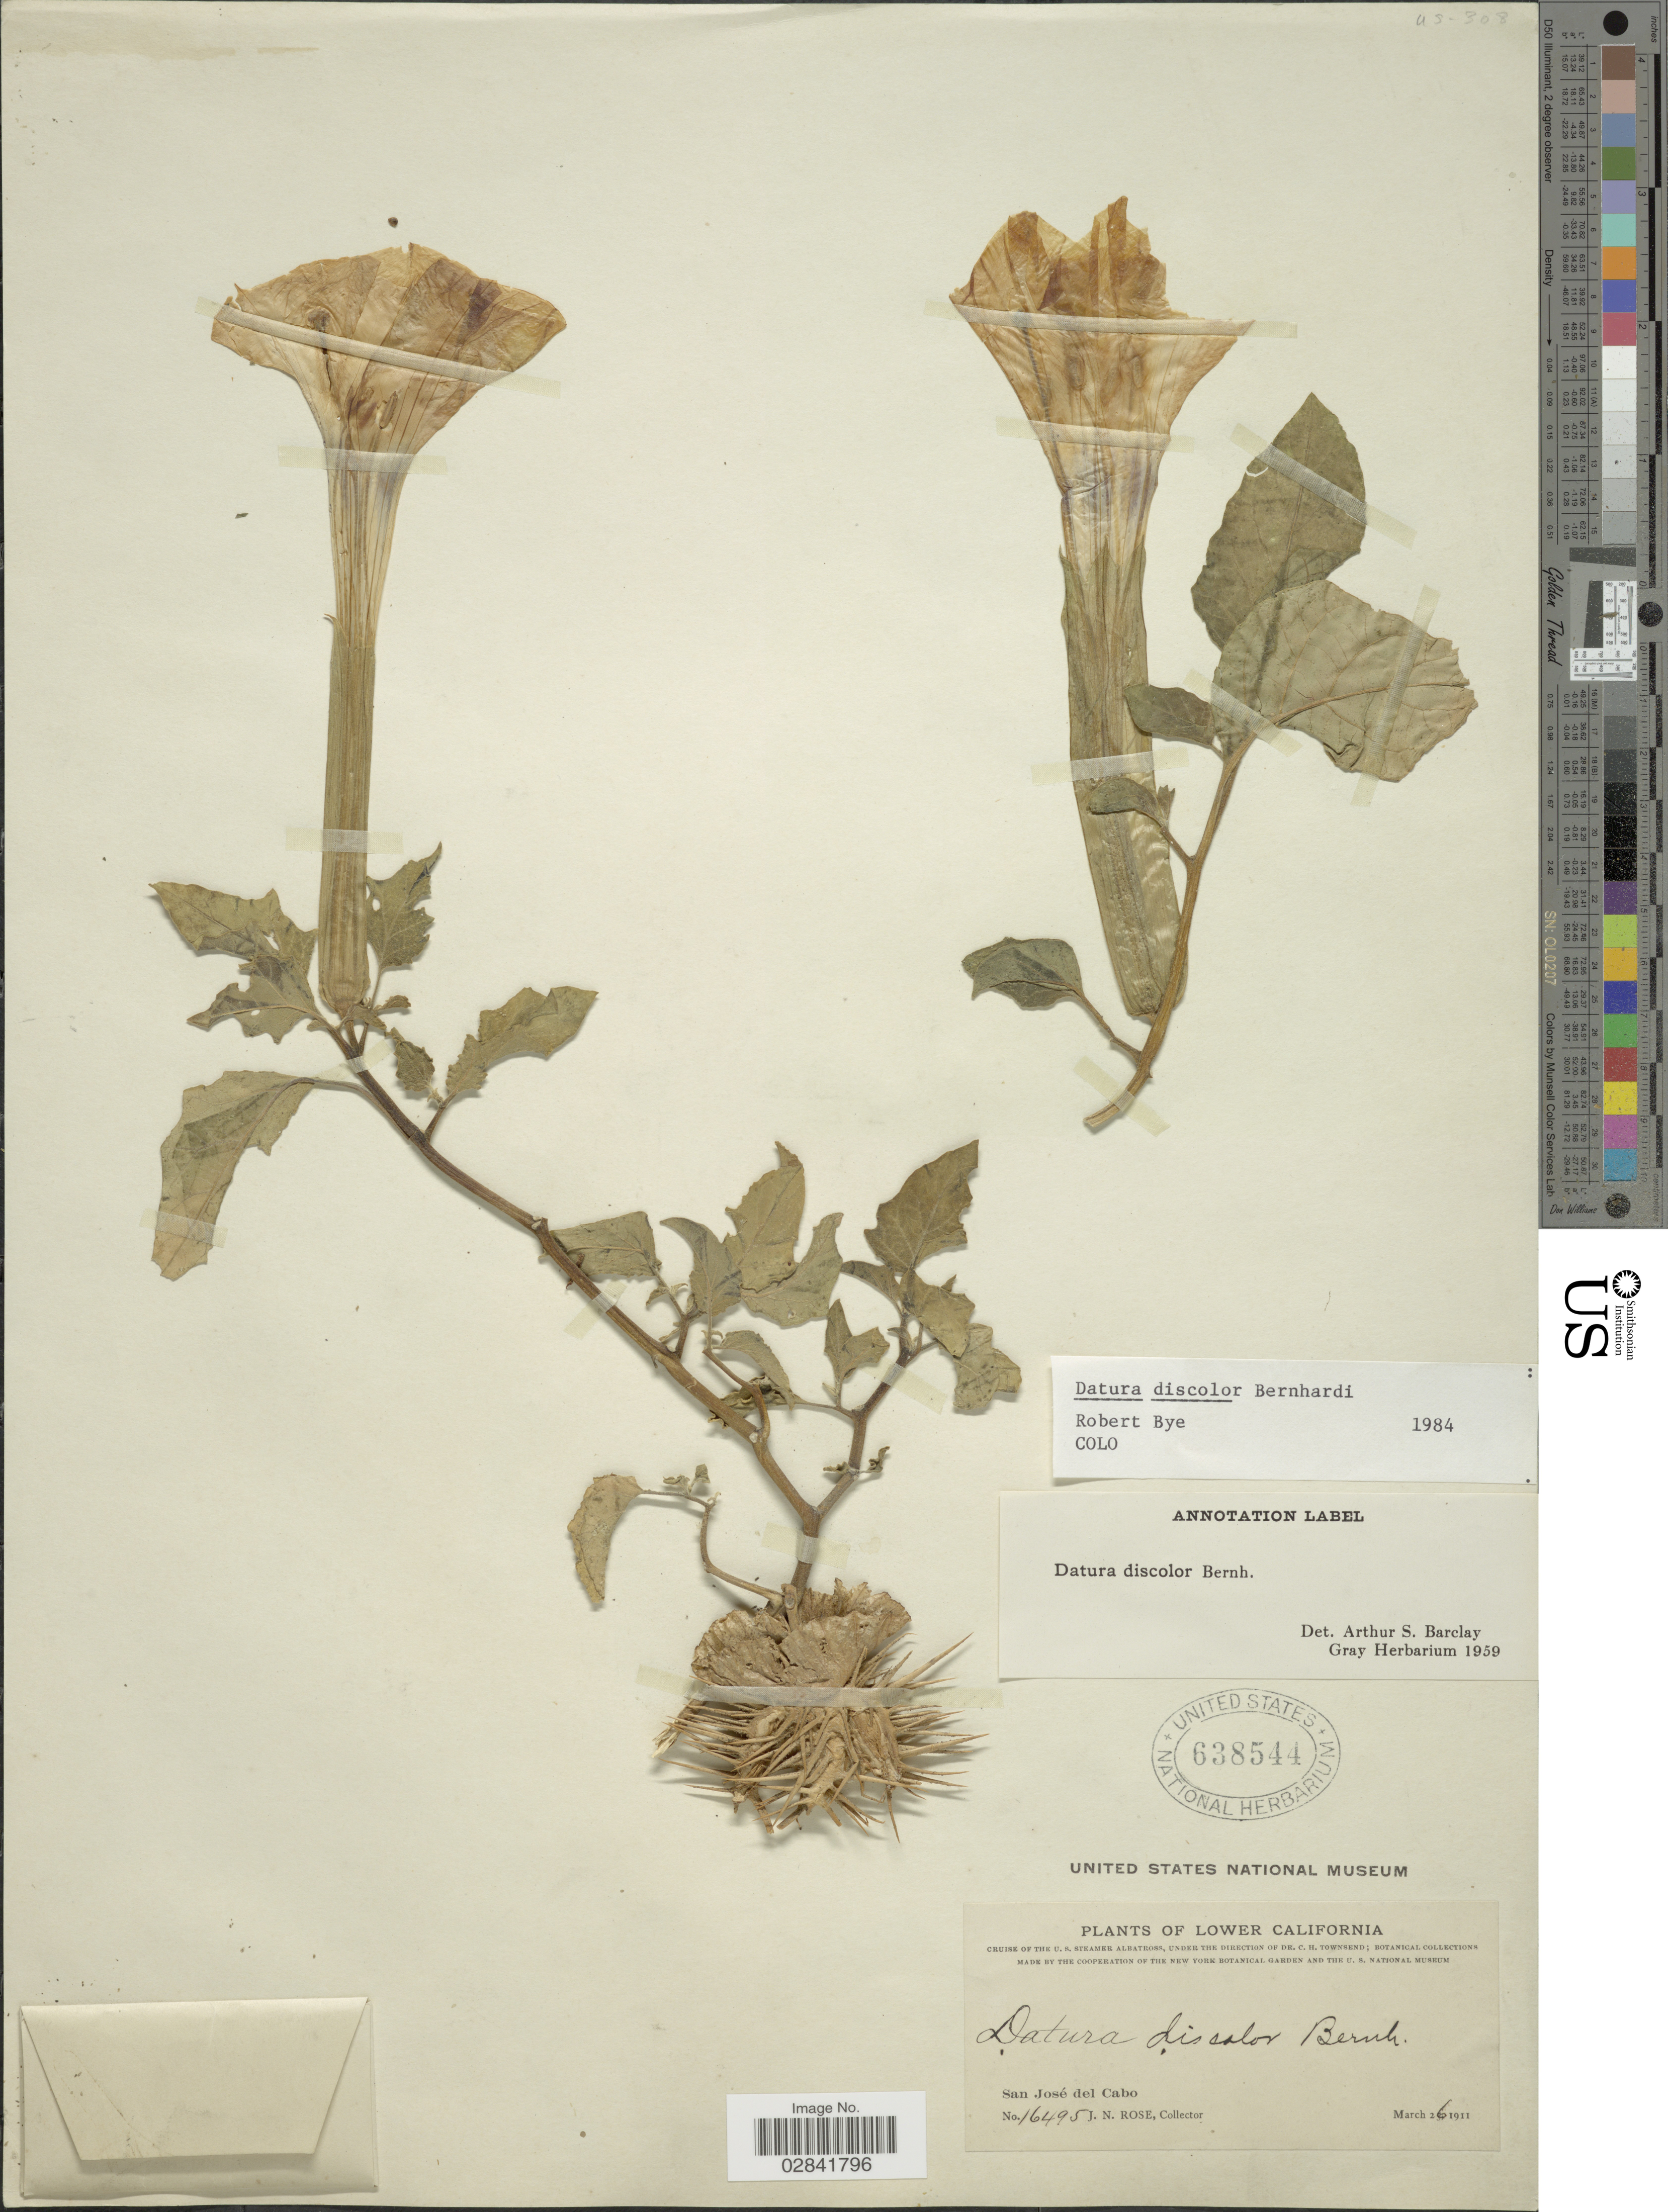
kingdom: Plantae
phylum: Tracheophyta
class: Magnoliopsida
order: Solanales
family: Solanaceae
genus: Datura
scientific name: Datura discolor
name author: Bernh.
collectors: J. N. Rose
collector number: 16495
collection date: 1911-03-26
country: Mexico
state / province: Baja California Sur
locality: San José del Cabo. Lower California.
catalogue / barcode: US 638544